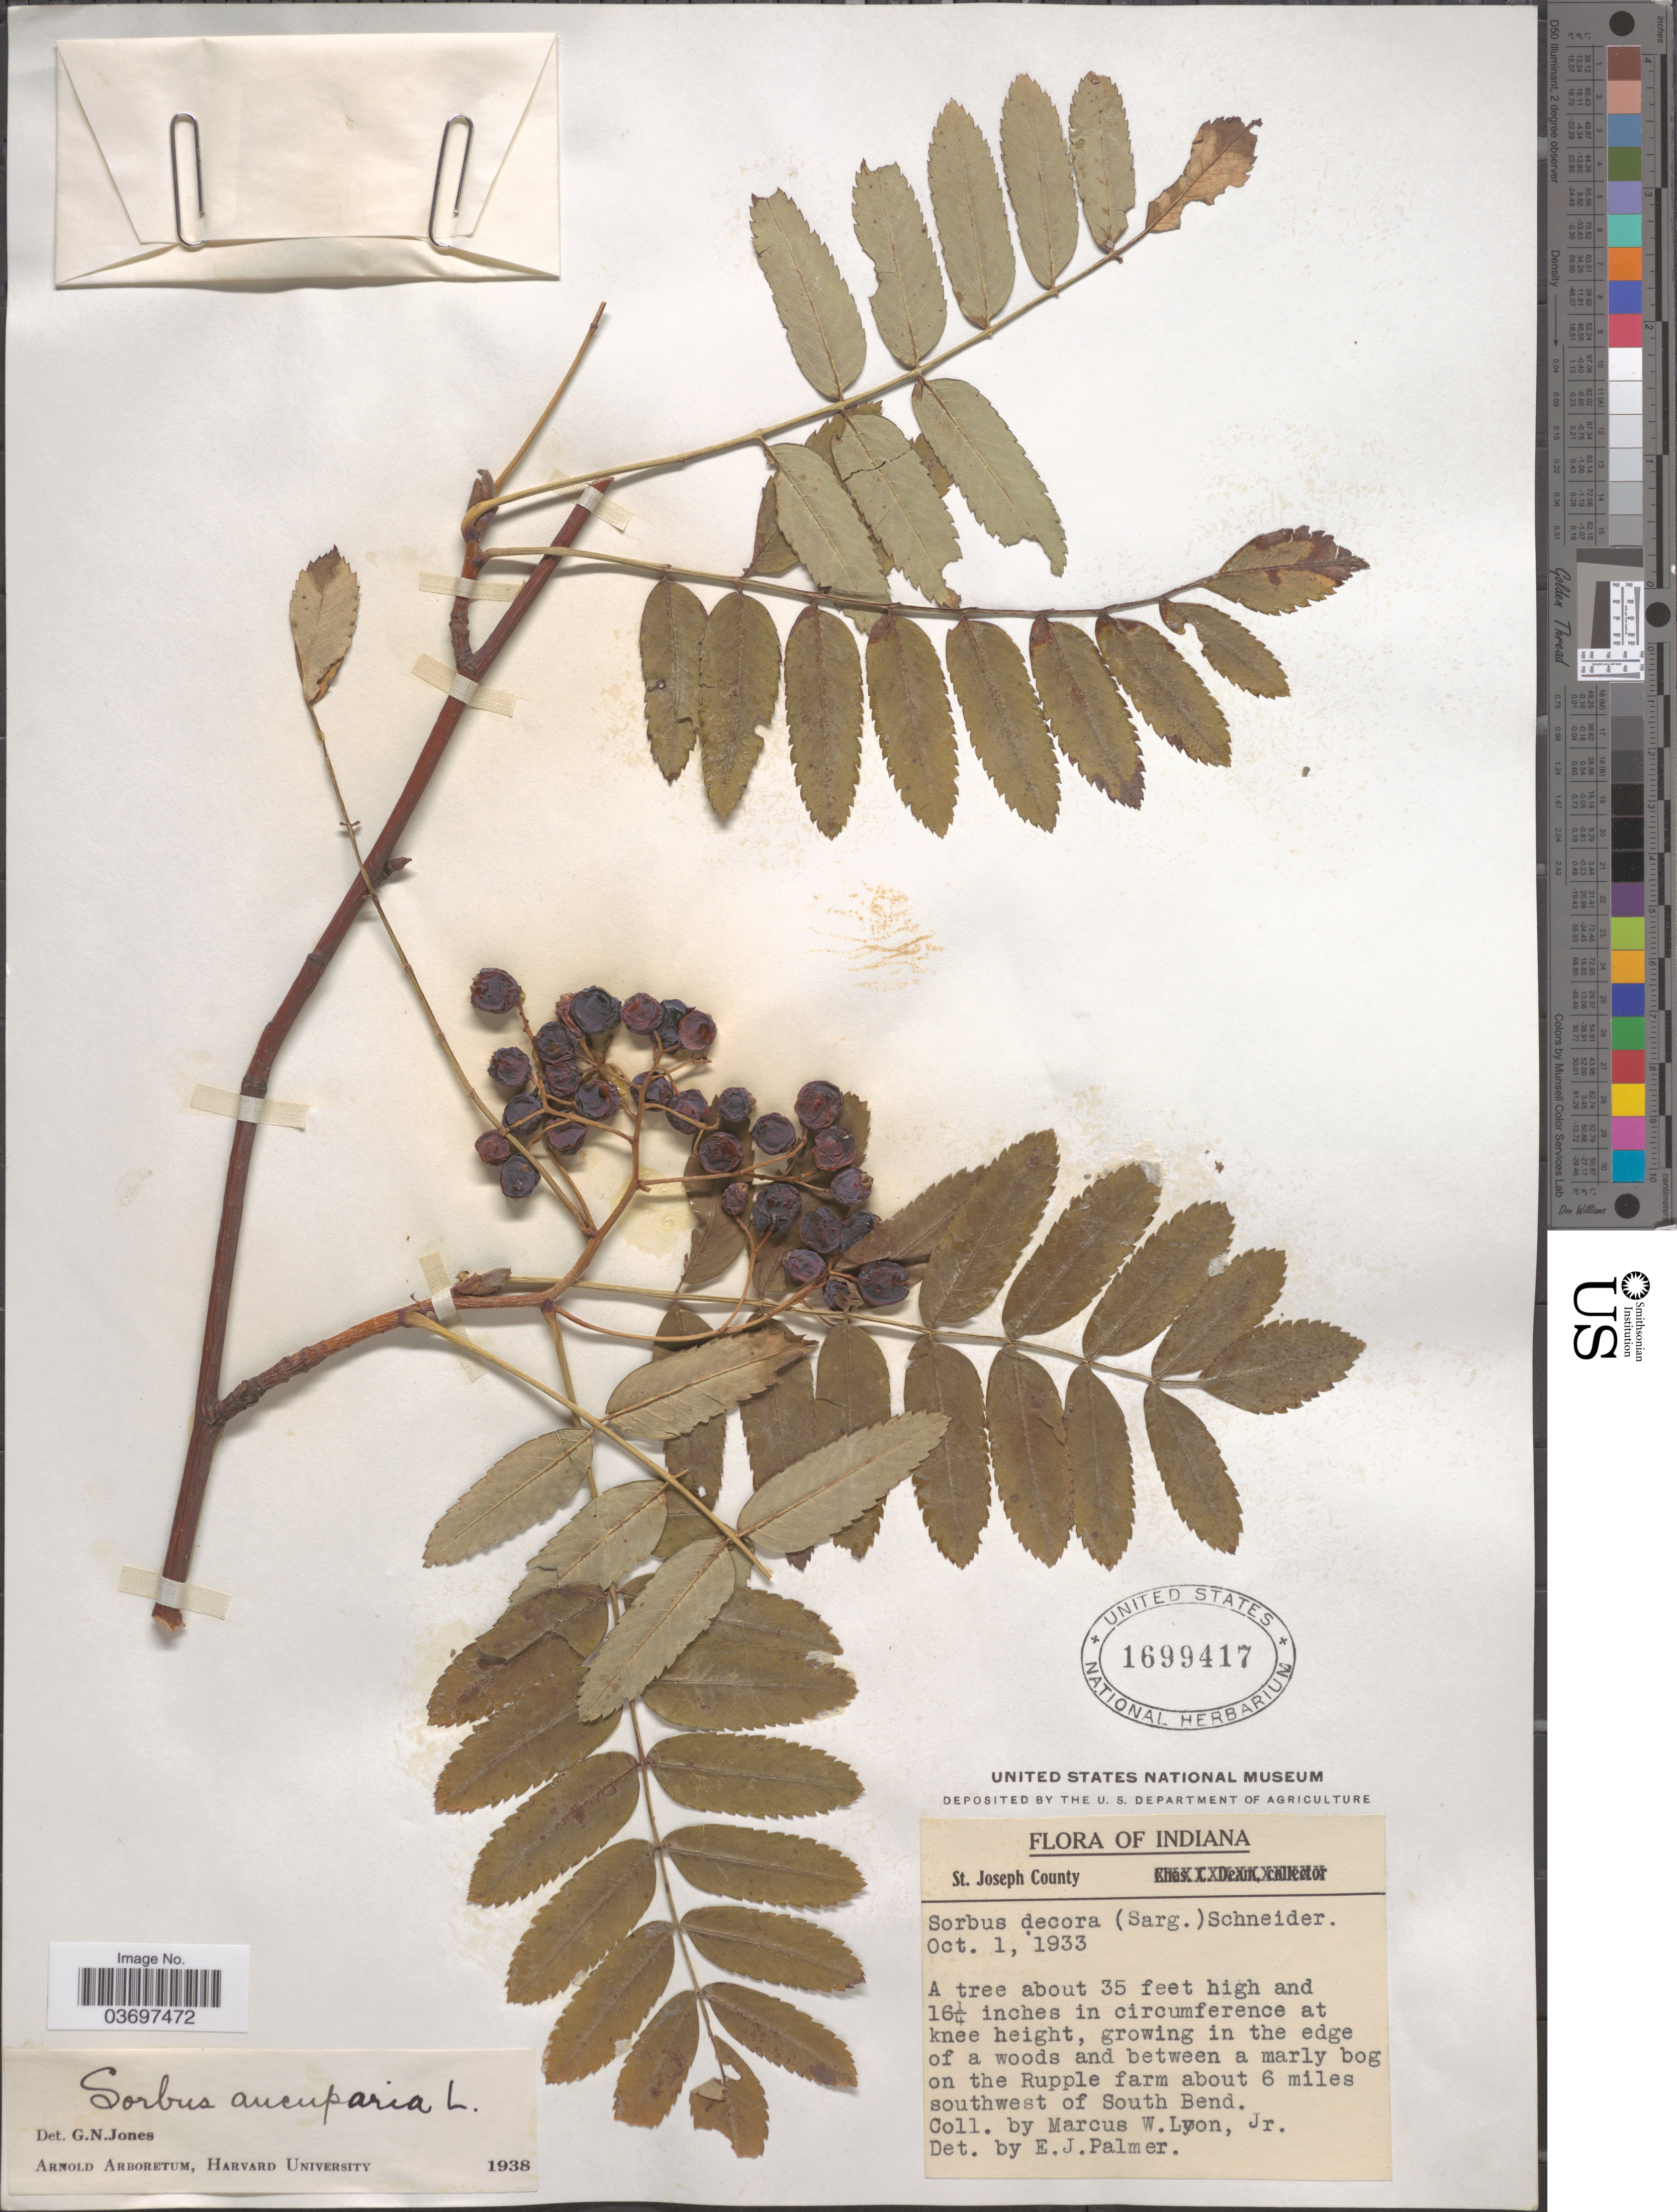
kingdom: Plantae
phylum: Tracheophyta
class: Magnoliopsida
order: Rosales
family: Rosaceae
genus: Sorbus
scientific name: Sorbus aucuparia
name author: L.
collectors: M. Lyon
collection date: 1933-10-01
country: United States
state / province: Indiana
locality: St. Joseph County. About 6 miles southwest of South Bend.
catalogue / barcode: US 1699417